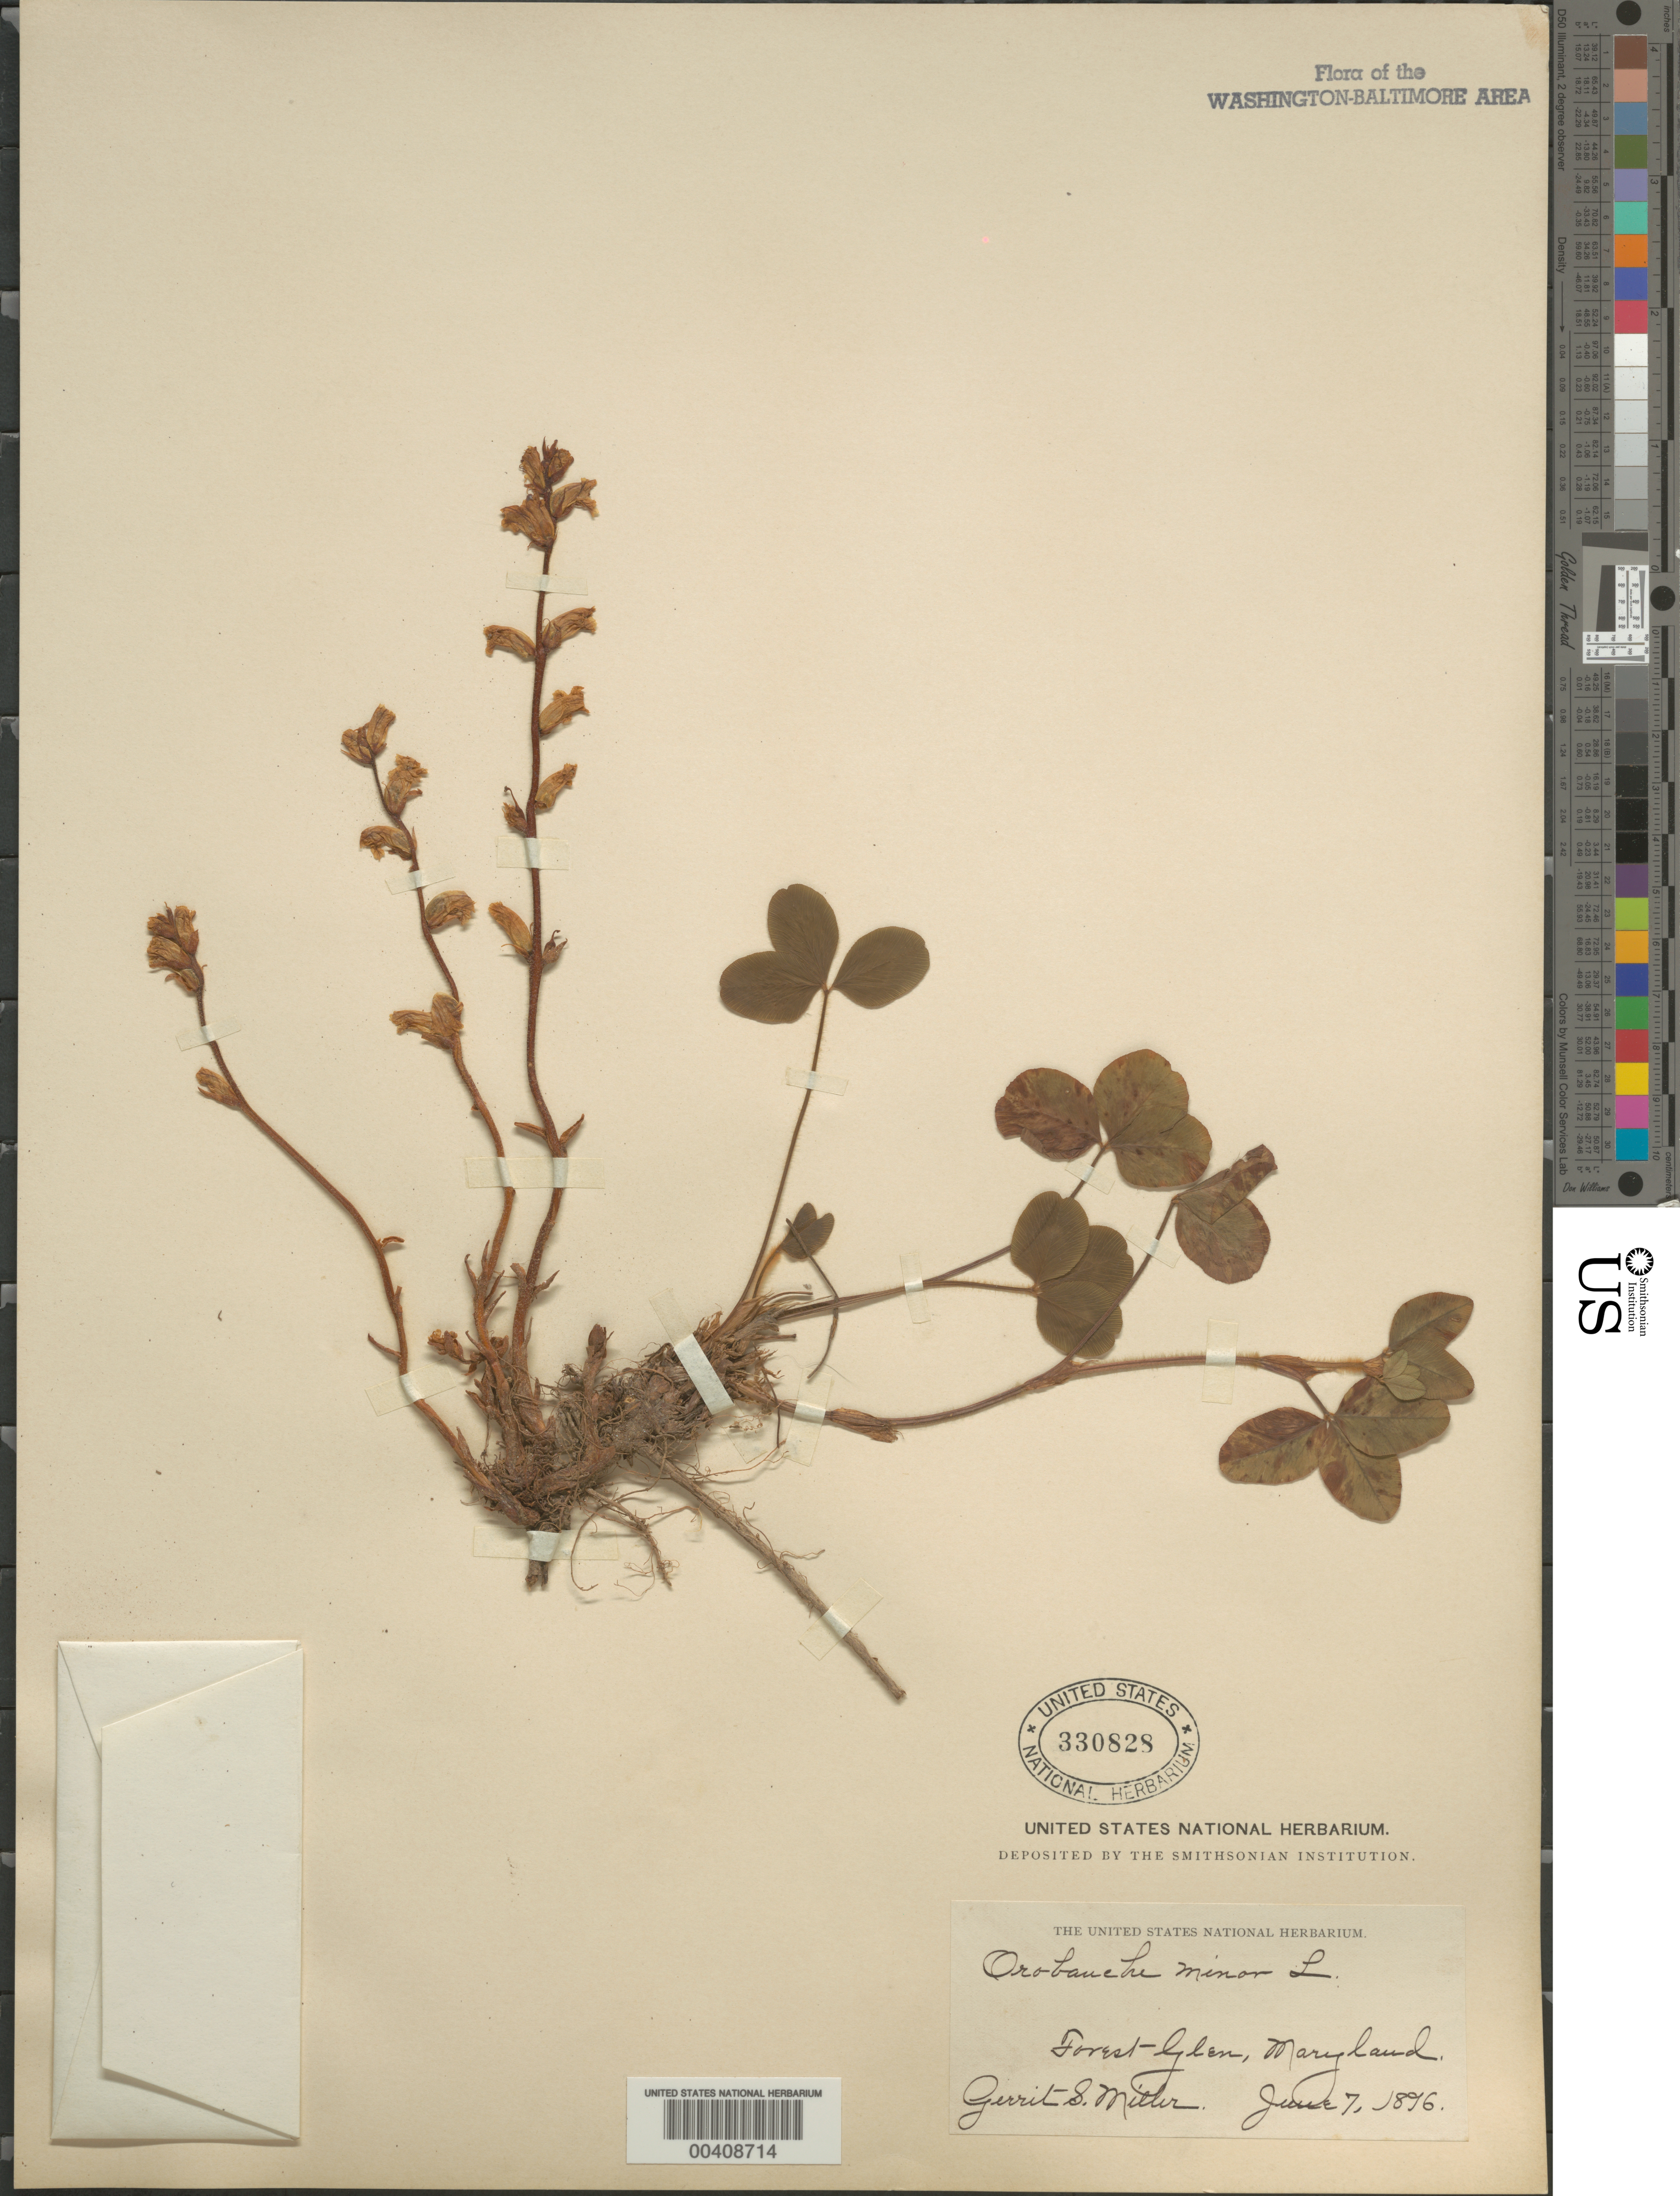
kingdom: Plantae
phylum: Tracheophyta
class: Magnoliopsida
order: Lamiales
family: Orobanchaceae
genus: Orobanche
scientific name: Orobanche minor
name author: Sm.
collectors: G. S. Miller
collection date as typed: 07 Jun 1896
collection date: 1896-06-07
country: United States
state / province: Maryland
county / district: Montgomery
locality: Forest Glen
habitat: With clover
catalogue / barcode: US 330828